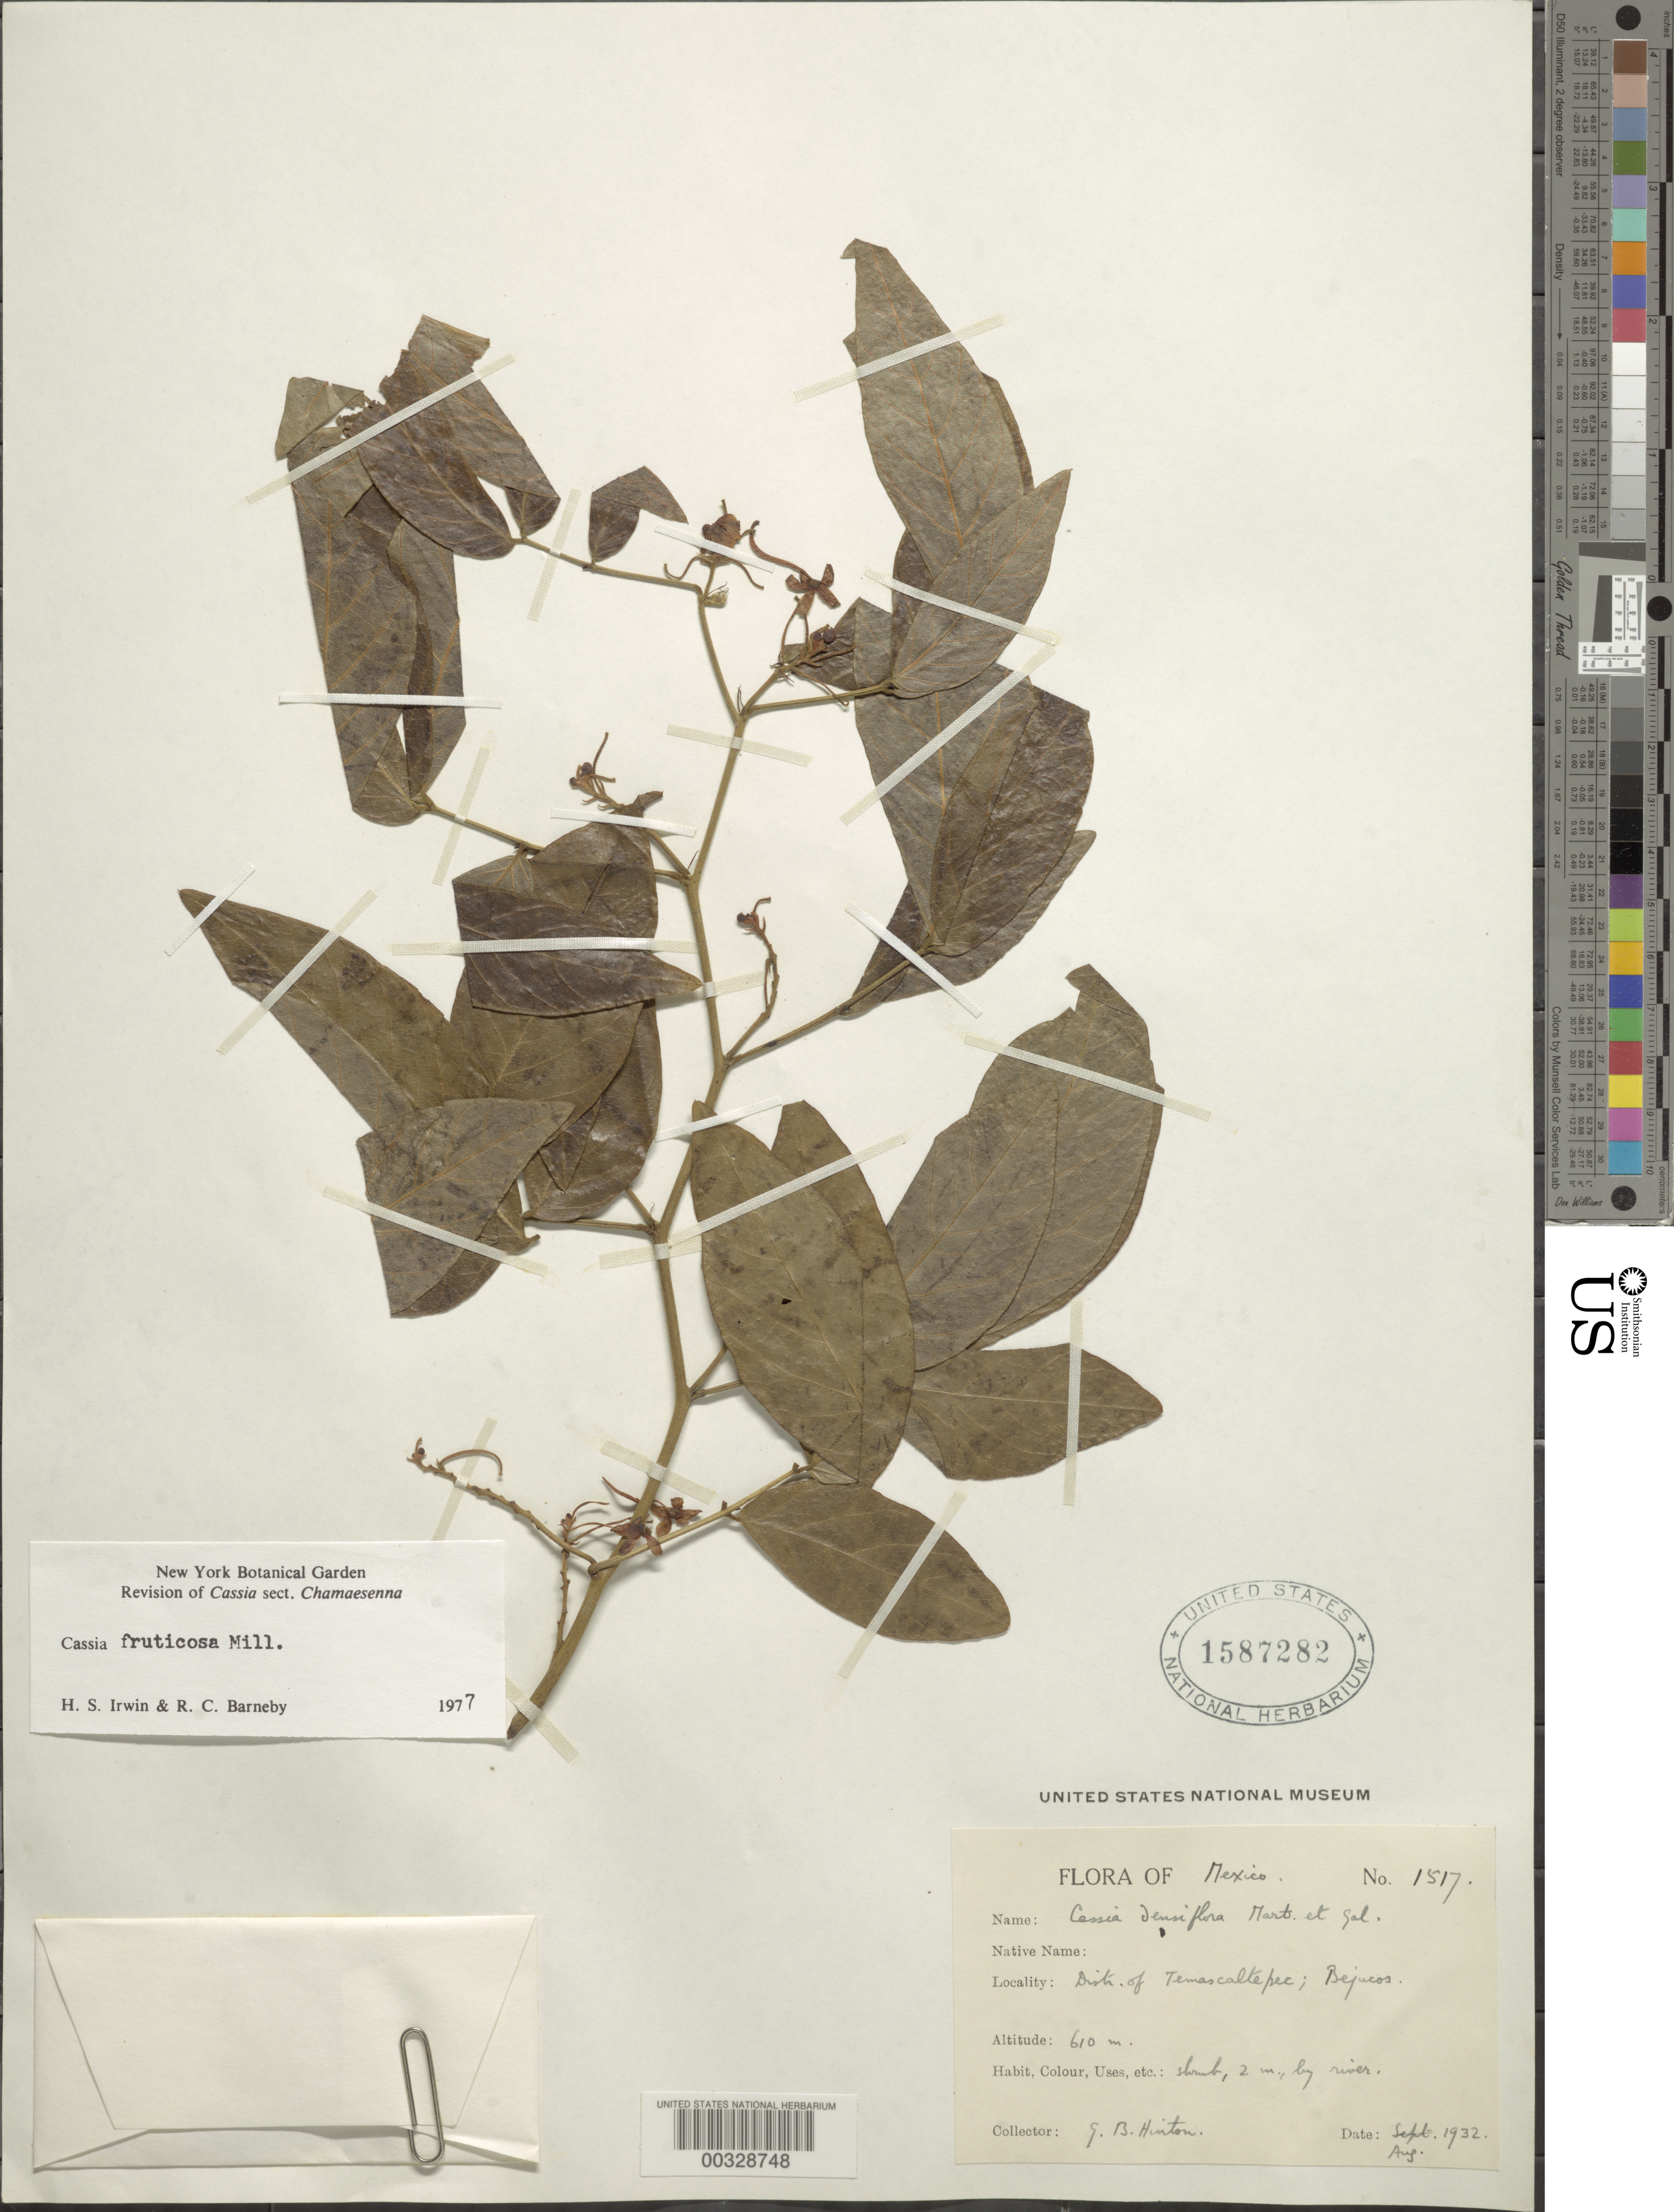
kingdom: Plantae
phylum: Tracheophyta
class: Magnoliopsida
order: Fabales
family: Fabaceae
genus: Senna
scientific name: Senna fruticosa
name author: (Benth.) H.S. Irwin & Barneby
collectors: G. B. Hinton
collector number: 1517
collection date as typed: Aug 1932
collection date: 1932-08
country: Mexico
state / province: México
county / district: Temascaltepec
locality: Bejucos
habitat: By river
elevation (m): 610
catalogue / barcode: US 1587282